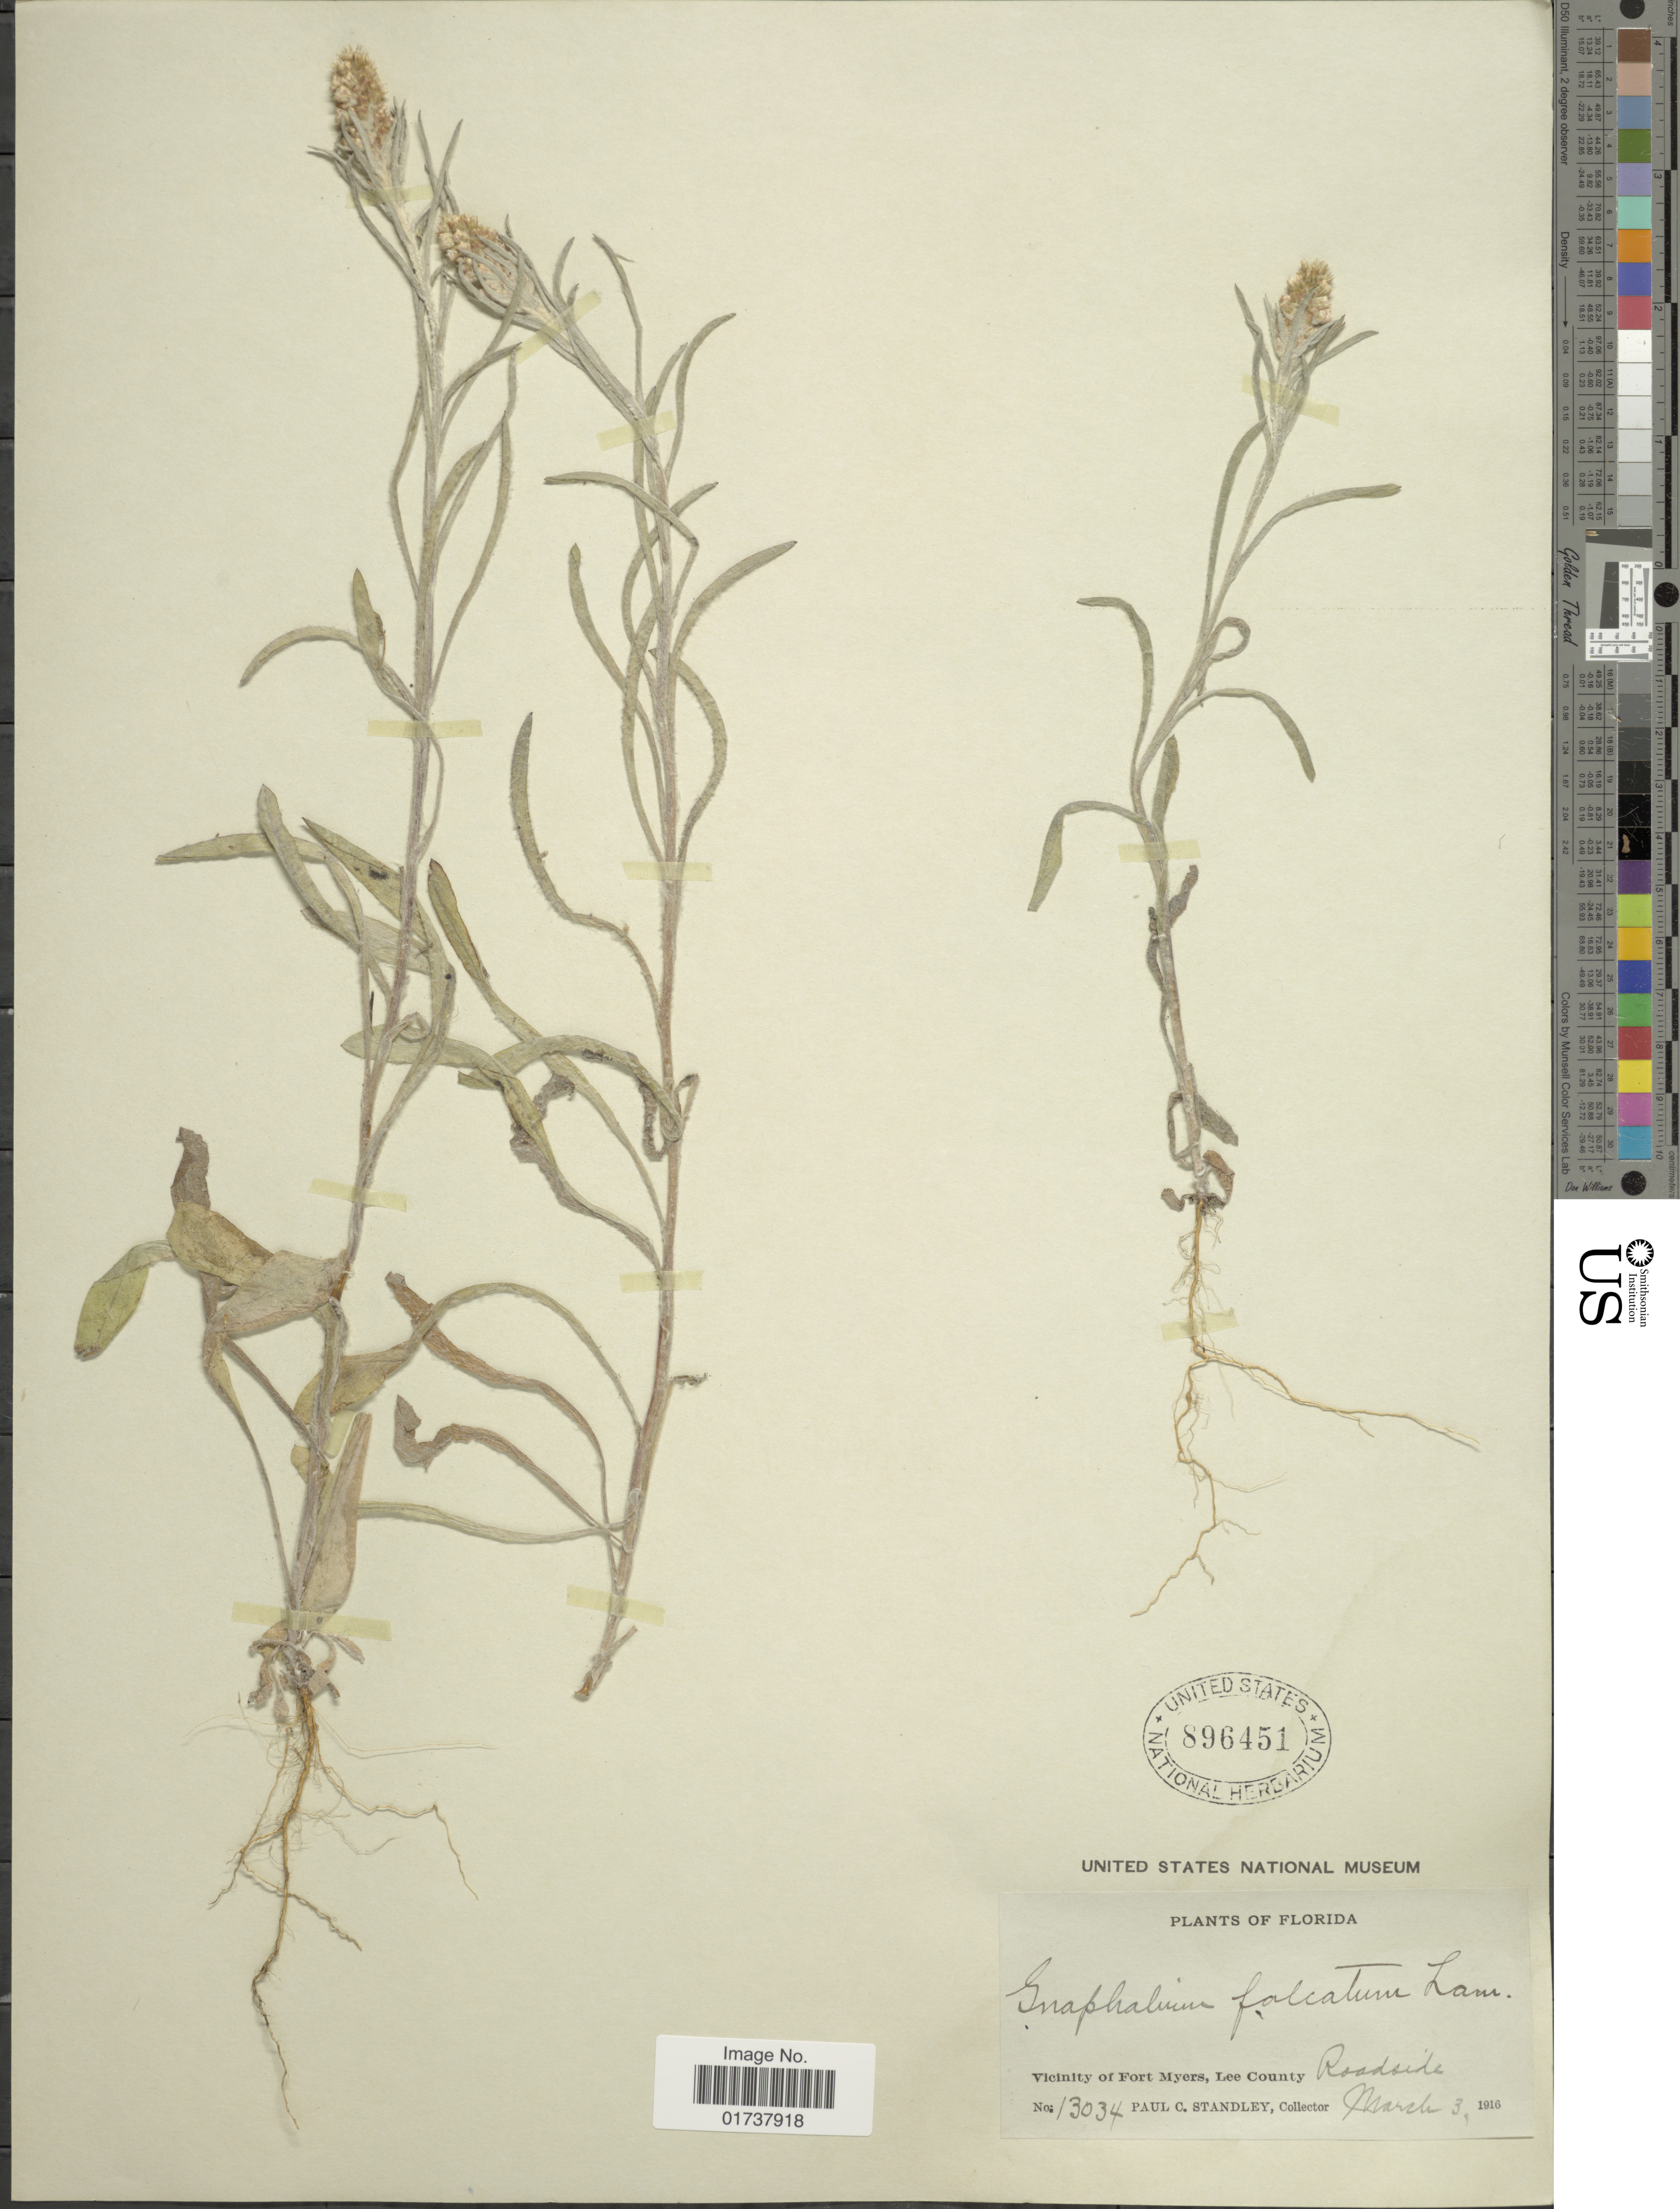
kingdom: Plantae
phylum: Tracheophyta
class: Magnoliopsida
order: Asterales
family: Asteraceae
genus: Gamochaeta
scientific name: Gamochaeta falcata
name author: (Lam.) Cabrera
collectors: P. C. Standley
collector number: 13034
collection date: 1916-03-03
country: United States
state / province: Florida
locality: Vicinity Fort Myers, Lee County, Roadside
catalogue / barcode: US 896451